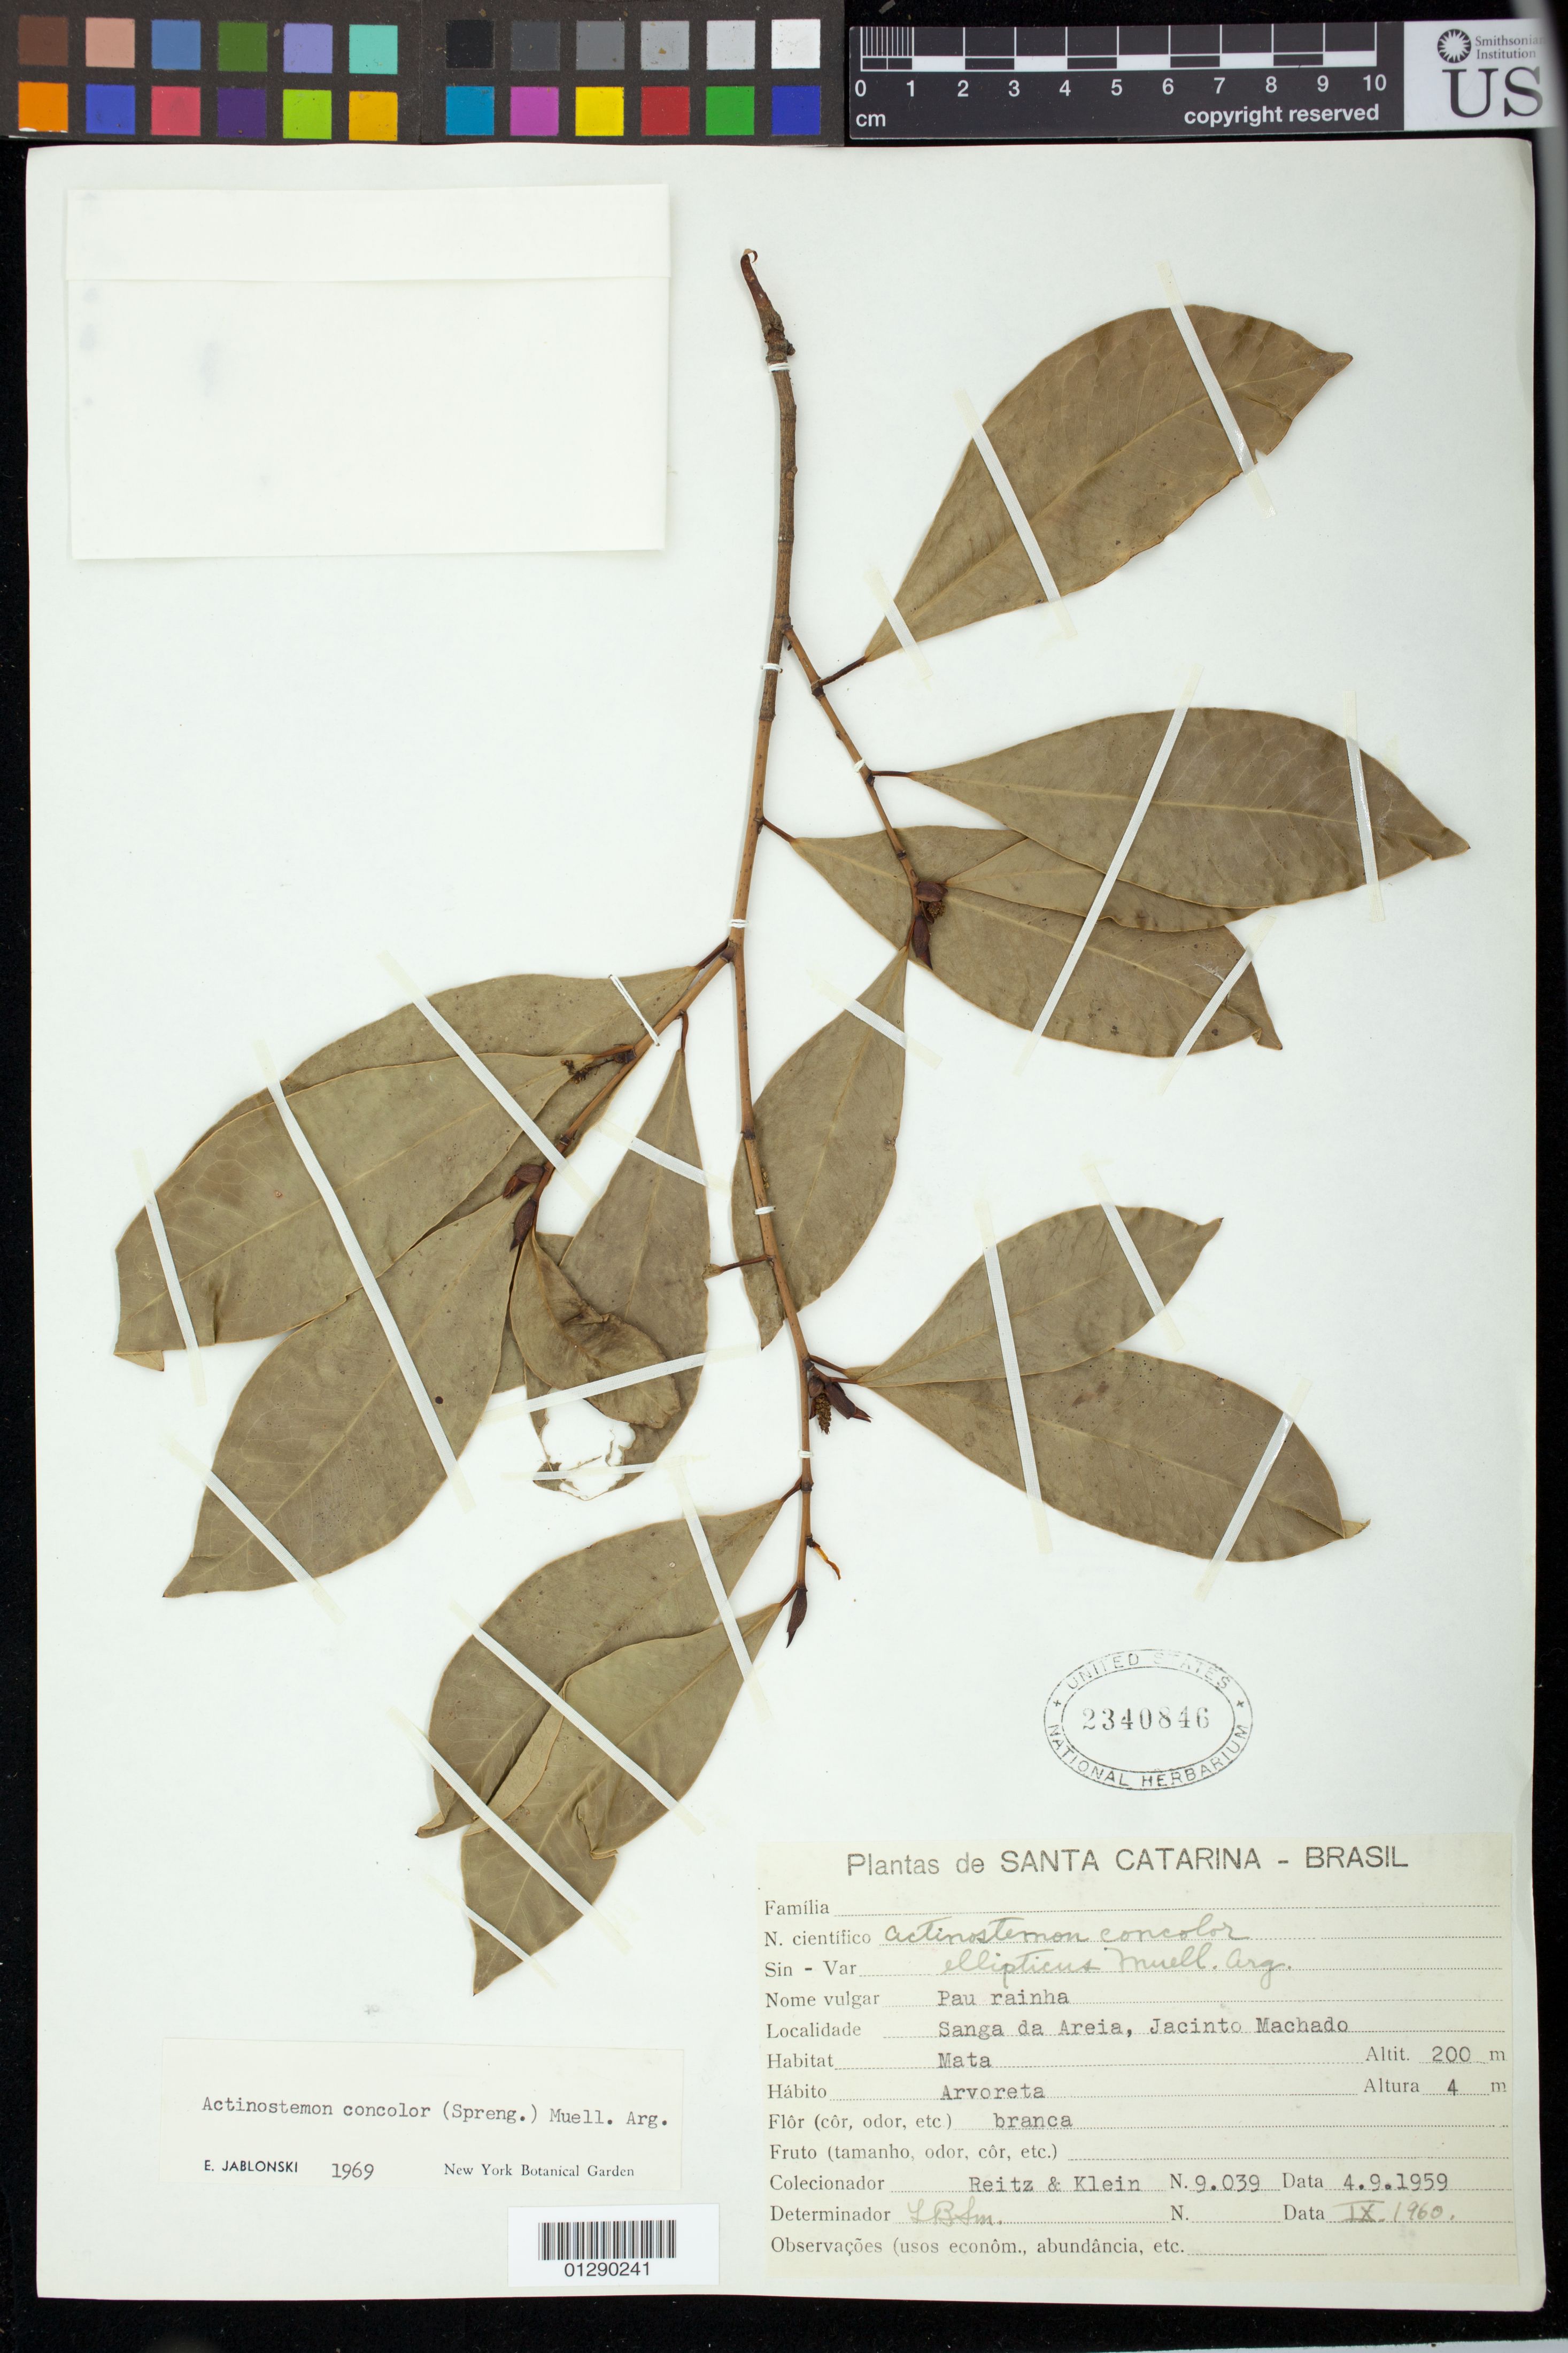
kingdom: Plantae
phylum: Tracheophyta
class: Magnoliopsida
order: Malpighiales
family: Euphorbiaceae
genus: Actinostemon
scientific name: Actinostemon concolor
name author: (Spreng.) Müll. Arg.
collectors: R. Reitz & Klein, --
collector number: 9039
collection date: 1959-09-04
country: Brazil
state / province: Santa Catarina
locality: Sanga da Areia, Jacinto Machado, Mata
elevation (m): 200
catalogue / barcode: US 2340846